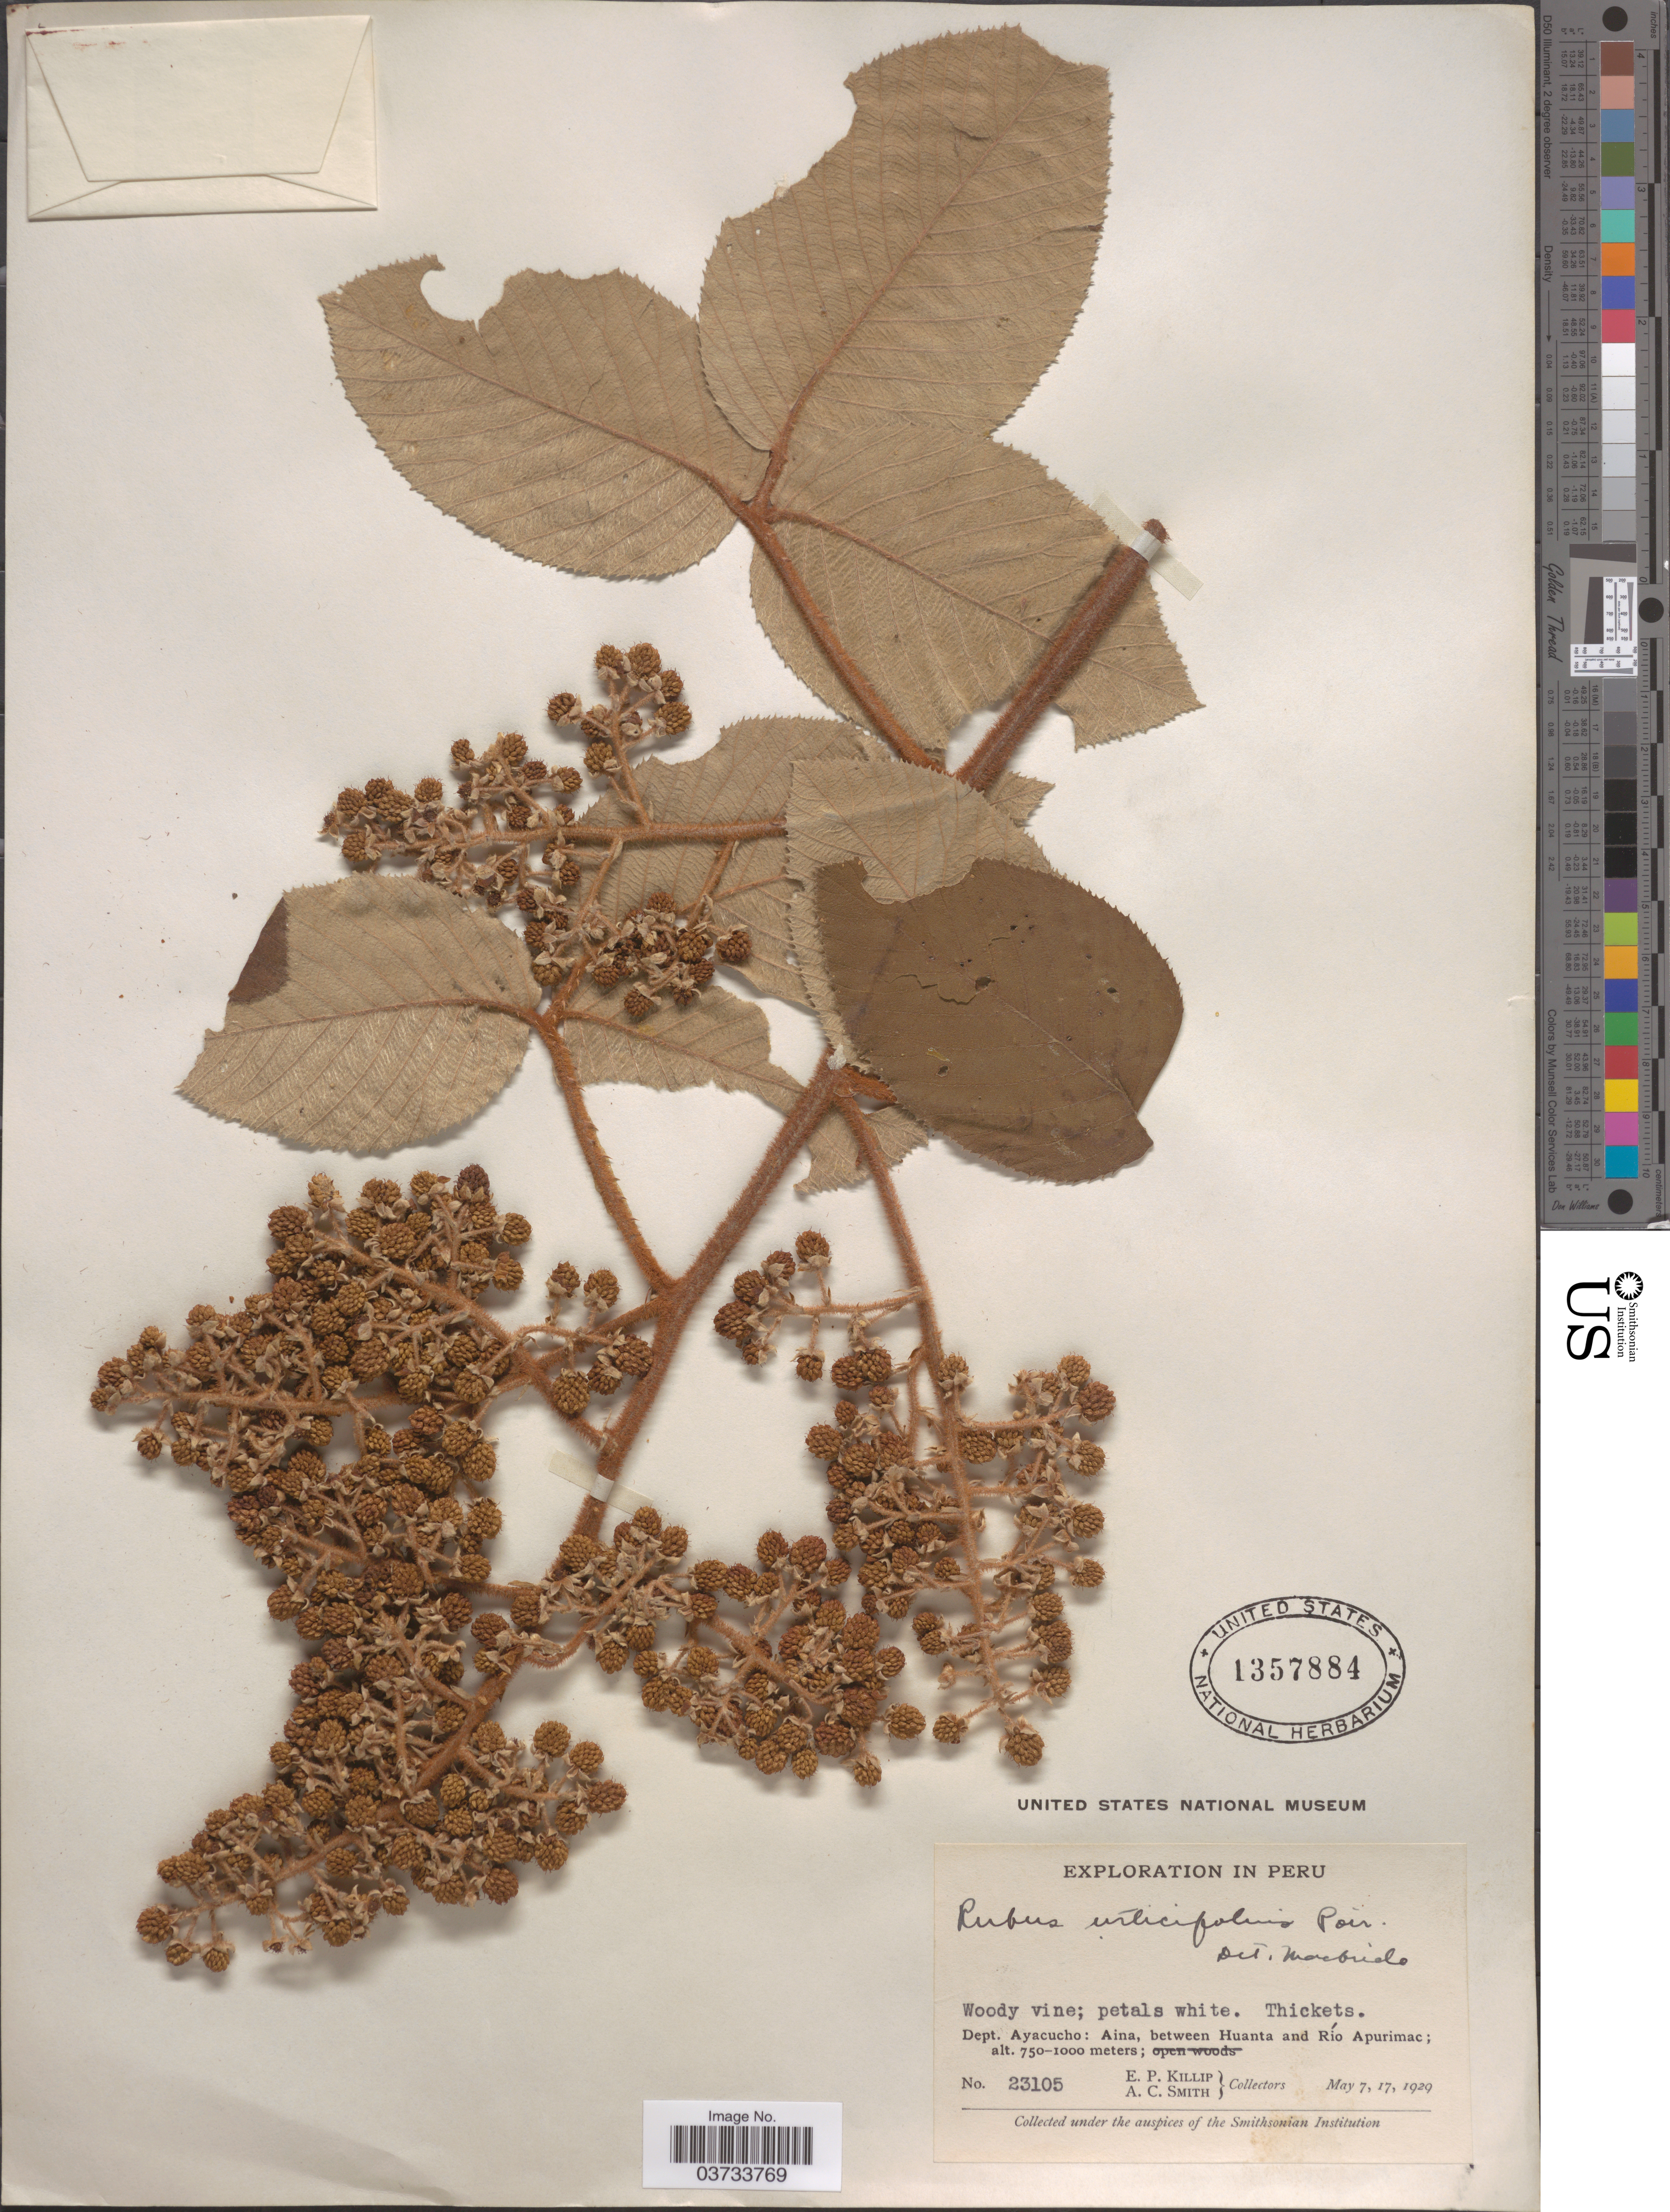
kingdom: Plantae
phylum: Tracheophyta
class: Magnoliopsida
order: Rosales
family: Rosaceae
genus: Rubus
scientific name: Rubus urticifolius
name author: Poir.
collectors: E. P. Killip & A. C. Smith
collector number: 23105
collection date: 1929-05-07/1929-05-17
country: Peru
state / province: Ayacucho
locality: Dept. Ayacucho: Aina, between Huanta and Río Apurimac.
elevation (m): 750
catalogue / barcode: US 1357884